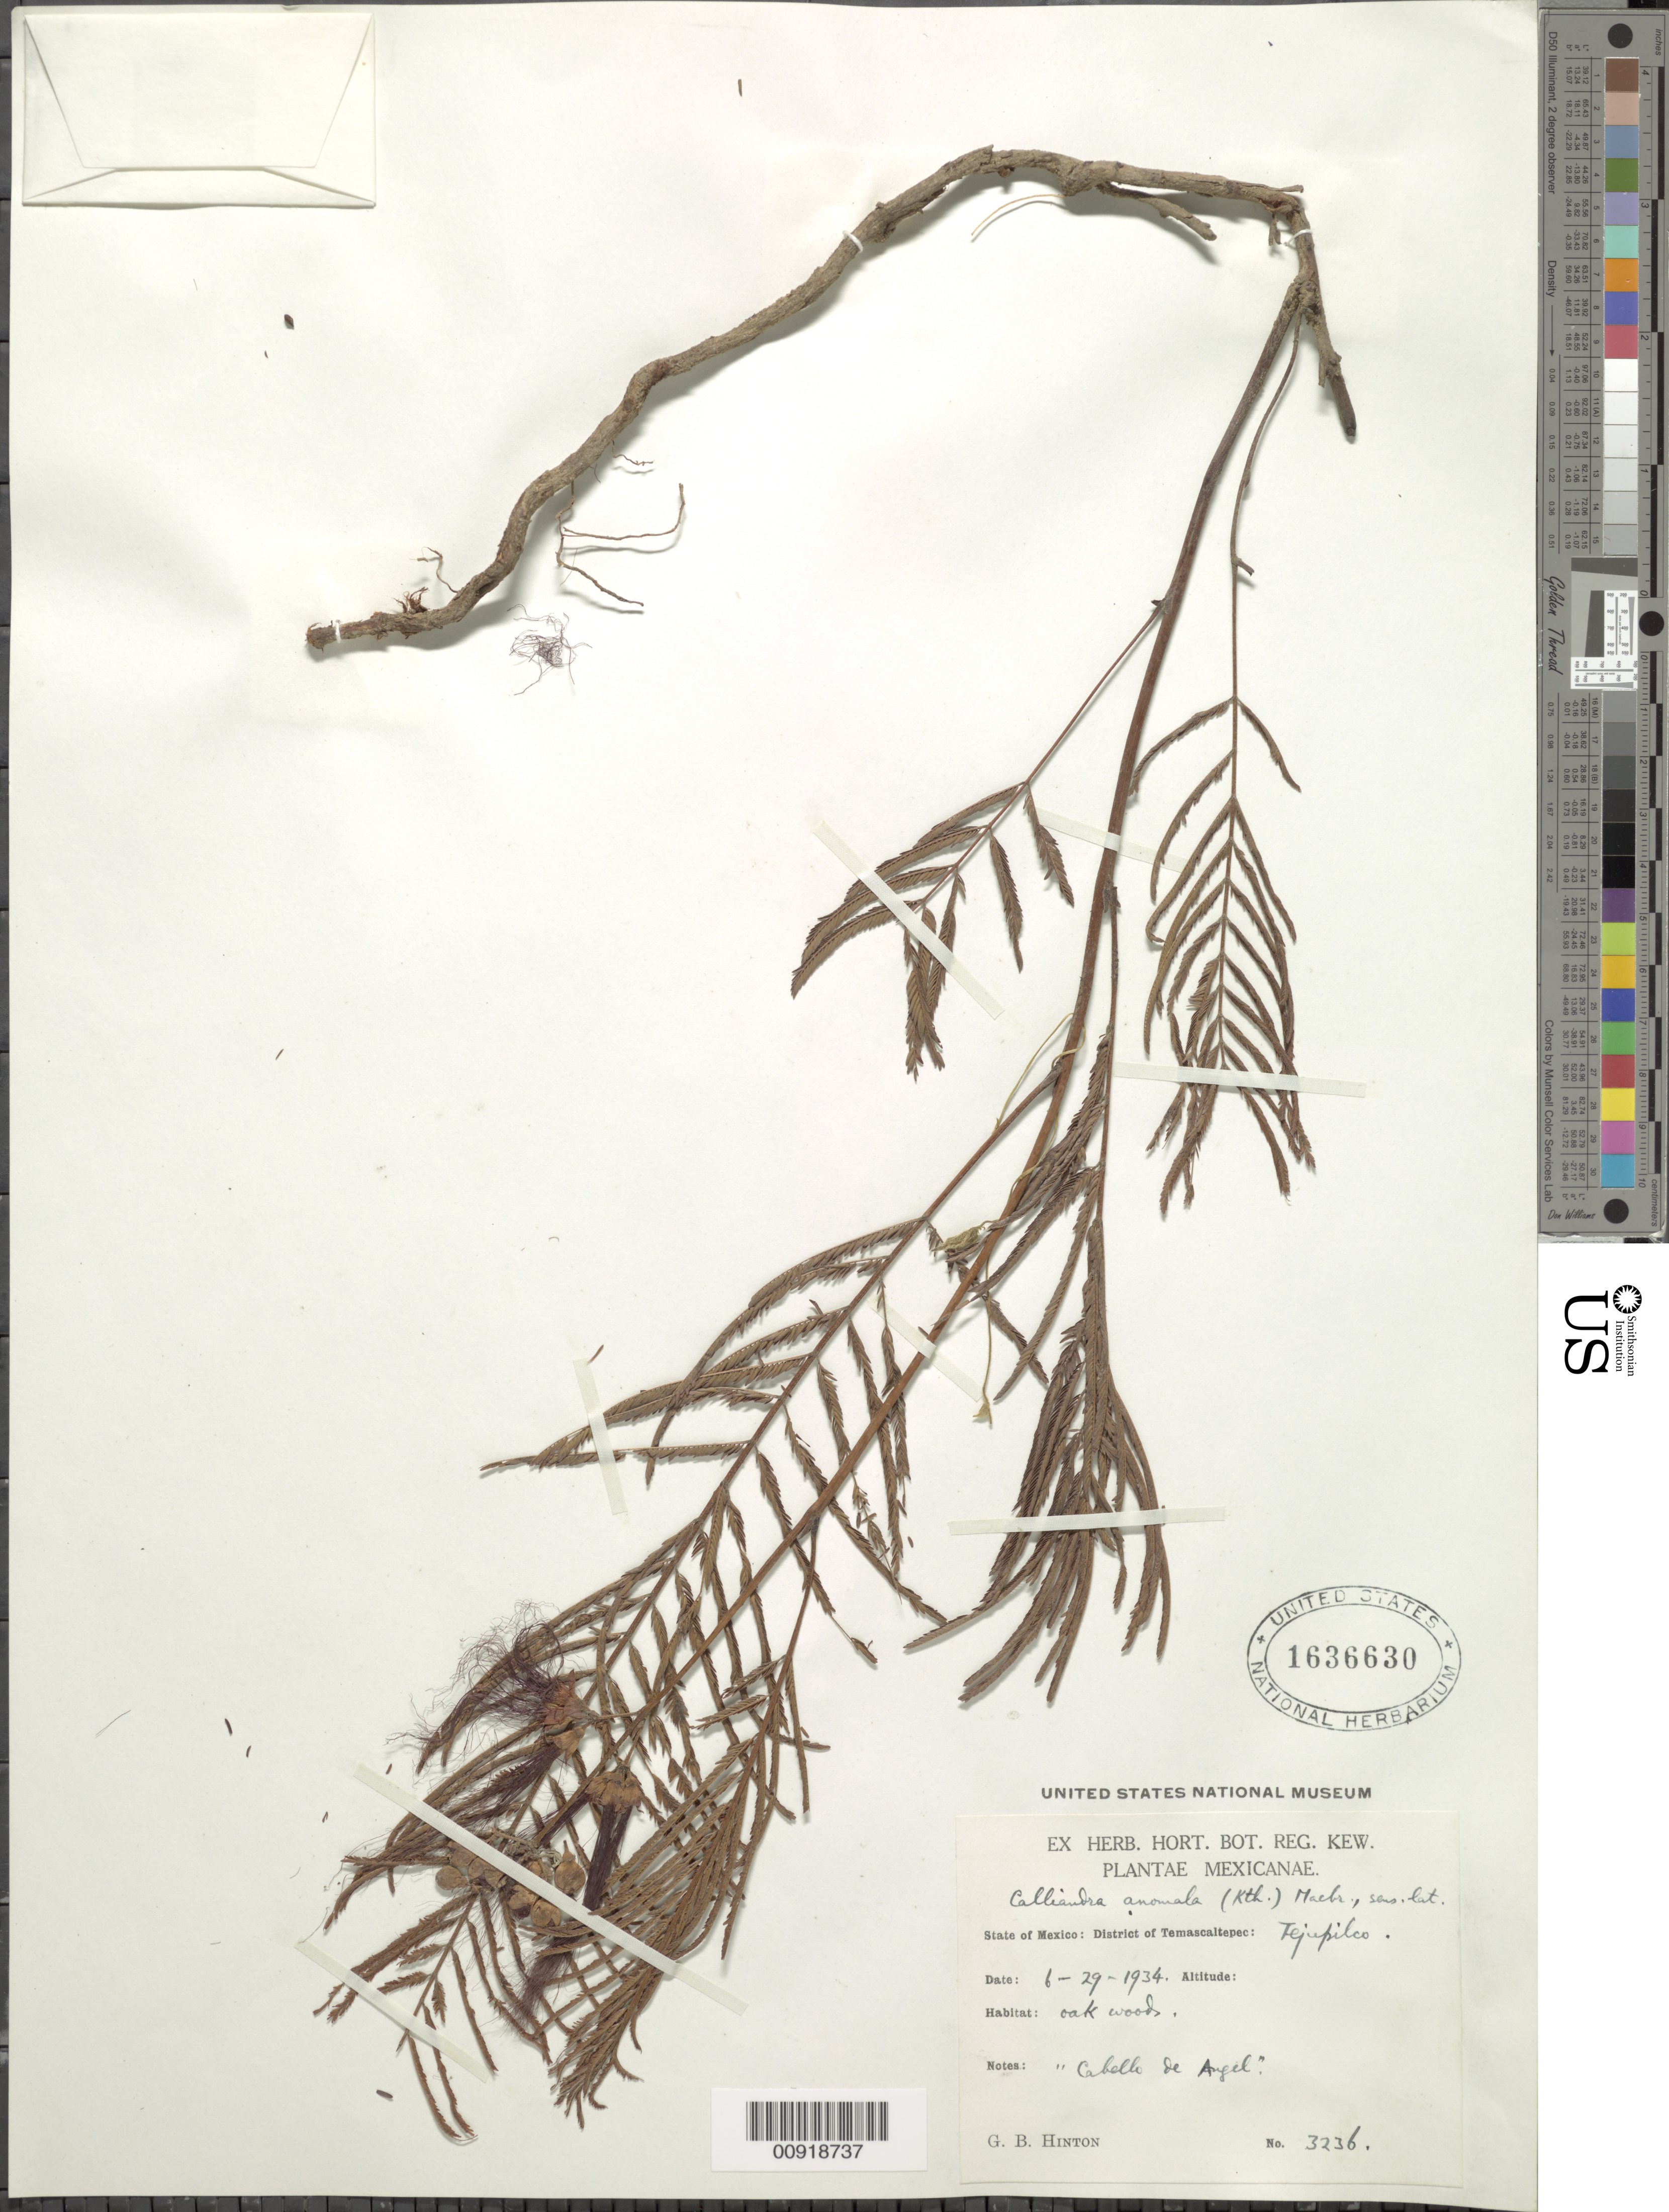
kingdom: Plantae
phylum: Tracheophyta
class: Magnoliopsida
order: Fabales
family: Fabaceae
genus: Calliandra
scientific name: Calliandra anomala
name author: (Kunth) J.F. Macbr.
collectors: G. B. Hinton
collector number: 3236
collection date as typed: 29 Jun 1934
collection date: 1934-06-29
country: Mexico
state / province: México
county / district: Temascaltepec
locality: State of Mexico: District of Temascaltepec: Tejupilco.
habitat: Oak woods.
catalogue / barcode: US 1636630